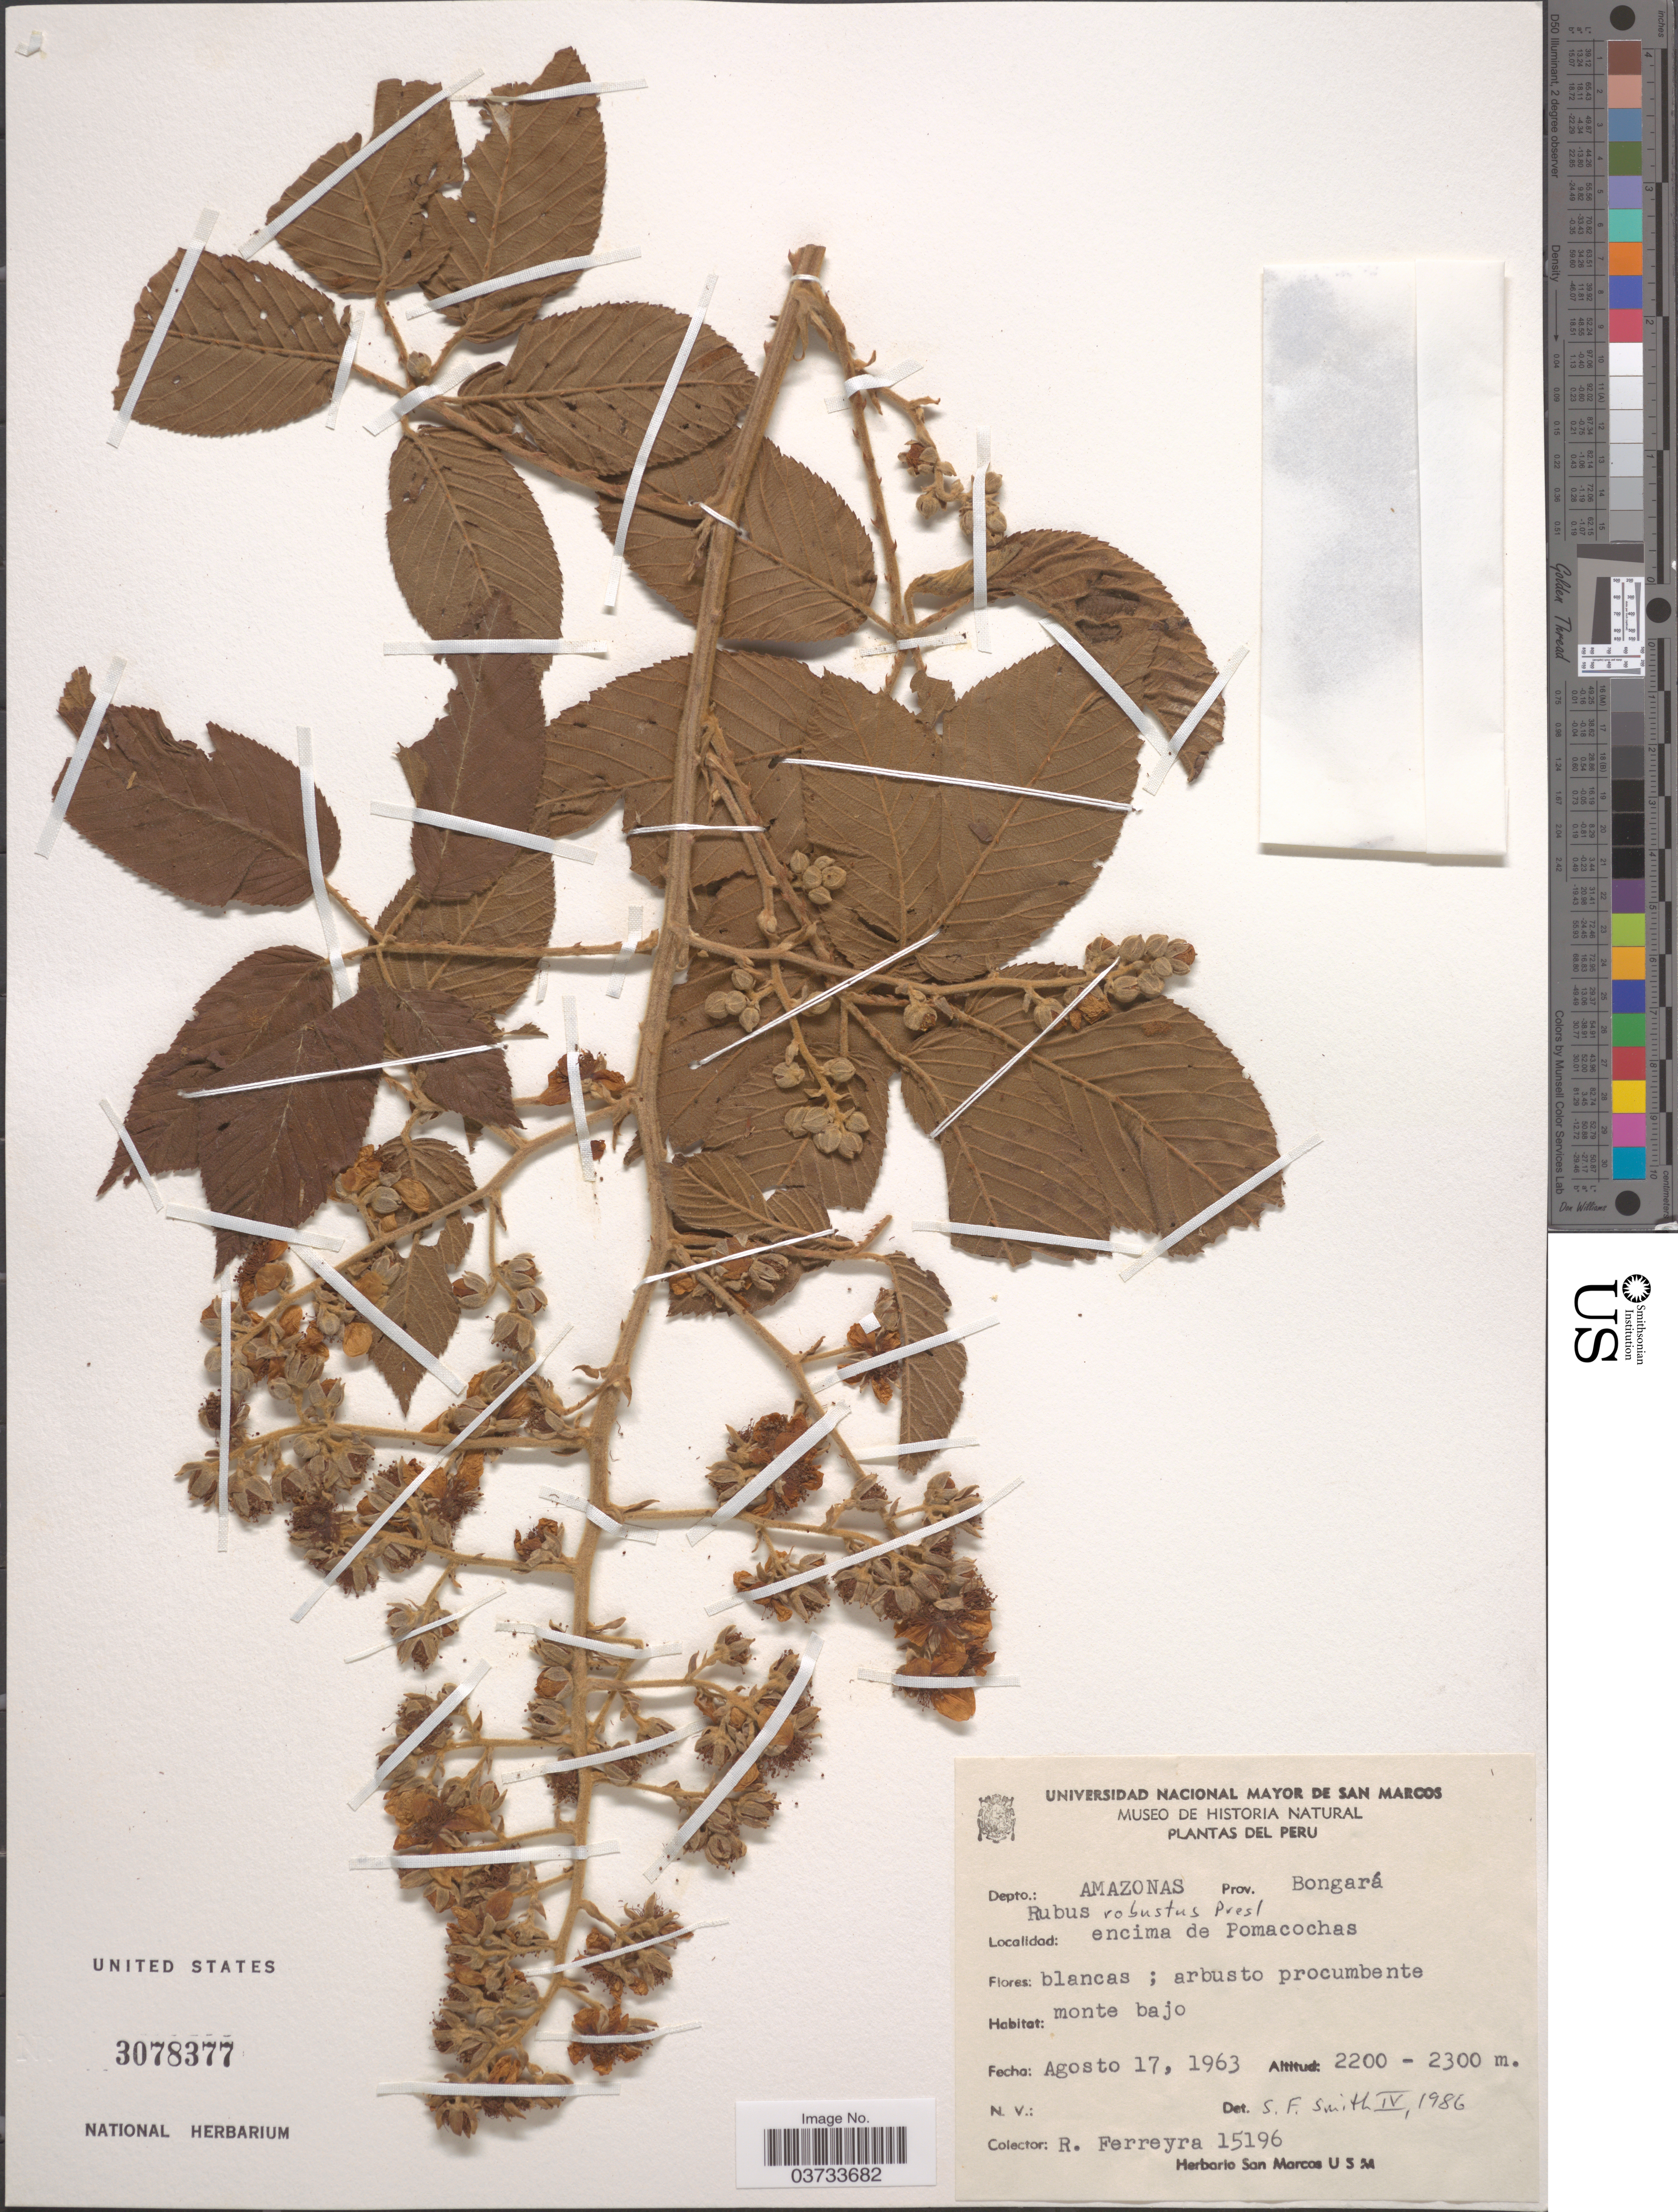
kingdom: Plantae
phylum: Tracheophyta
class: Magnoliopsida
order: Rosales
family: Rosaceae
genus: Rubus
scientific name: Rubus robustus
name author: C. Presl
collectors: R. A. Ferreyra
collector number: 15196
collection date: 1963-08-17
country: Peru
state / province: Amazonas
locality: Depto.: Amazonas. Prov. Bongará. Encima de Pomacochas.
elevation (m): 2200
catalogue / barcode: US 3078377